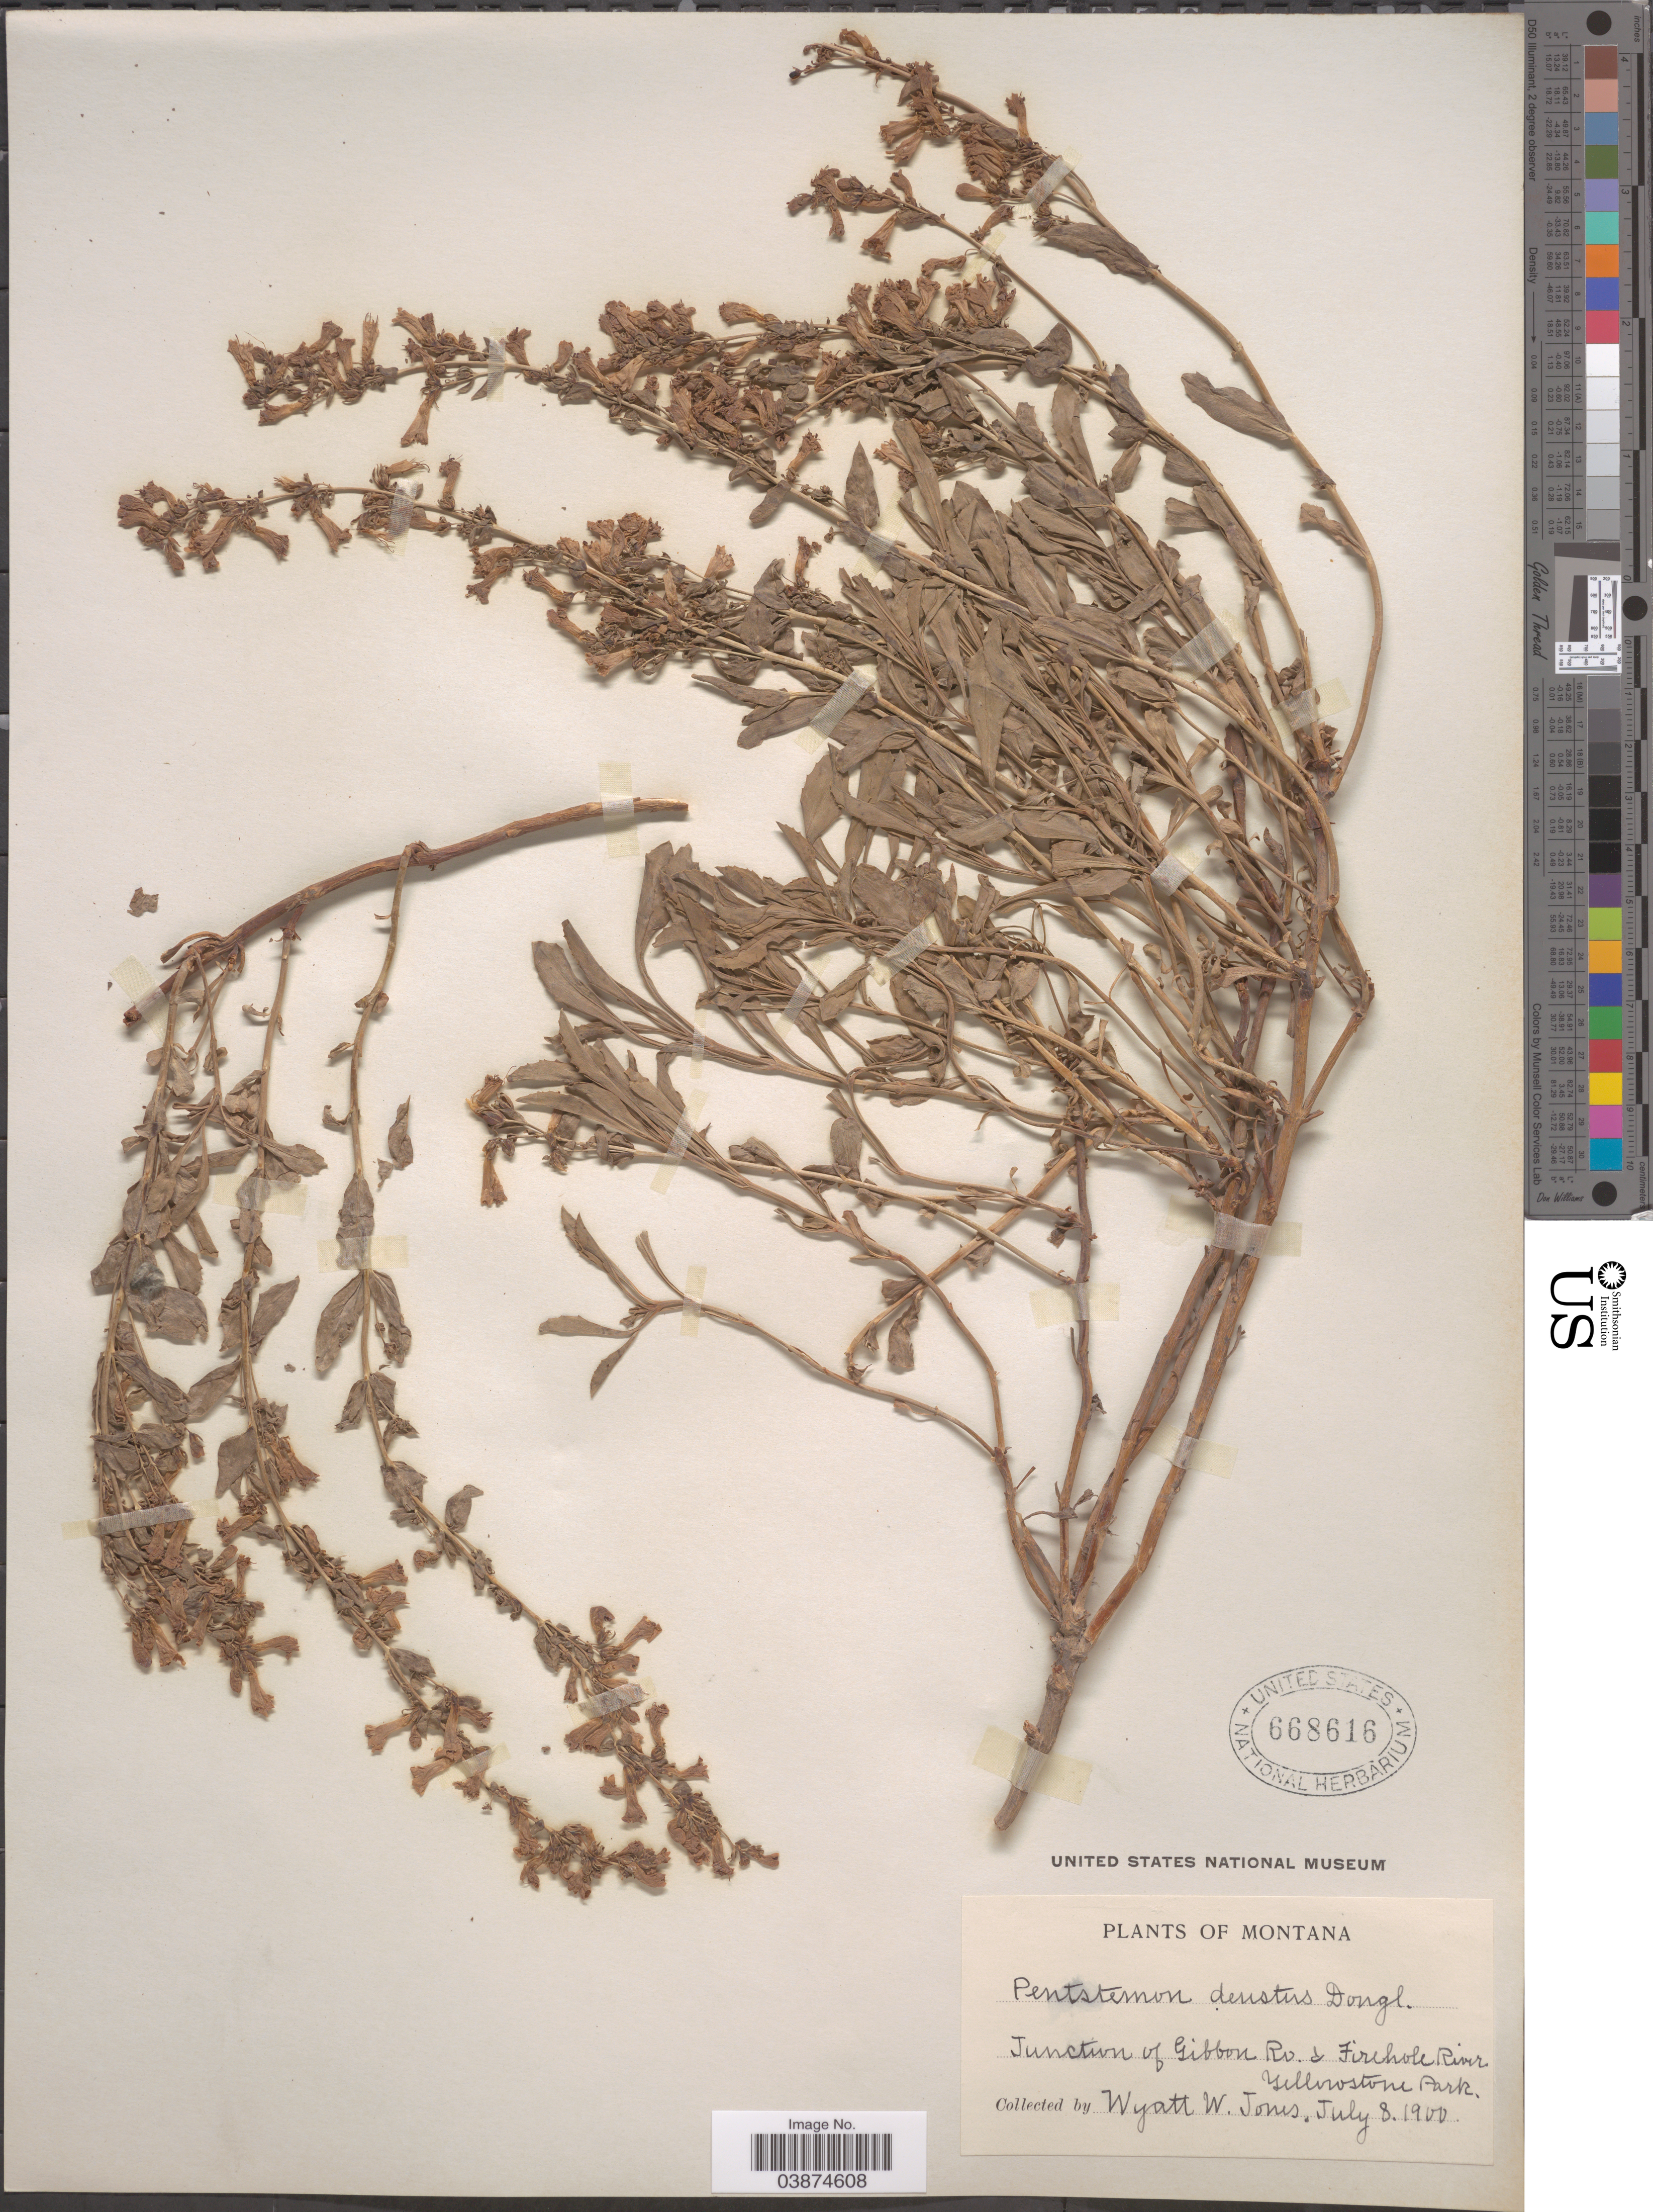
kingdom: Plantae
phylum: Tracheophyta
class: Magnoliopsida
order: Lamiales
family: Plantaginaceae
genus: Penstemon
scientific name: Penstemon deustus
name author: Douglas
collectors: W. W. Jones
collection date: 1900-07-08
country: United States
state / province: Wyoming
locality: Junction of Gibbon Ro. & Firehole River. Yellowstone Park.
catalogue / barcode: US 668616